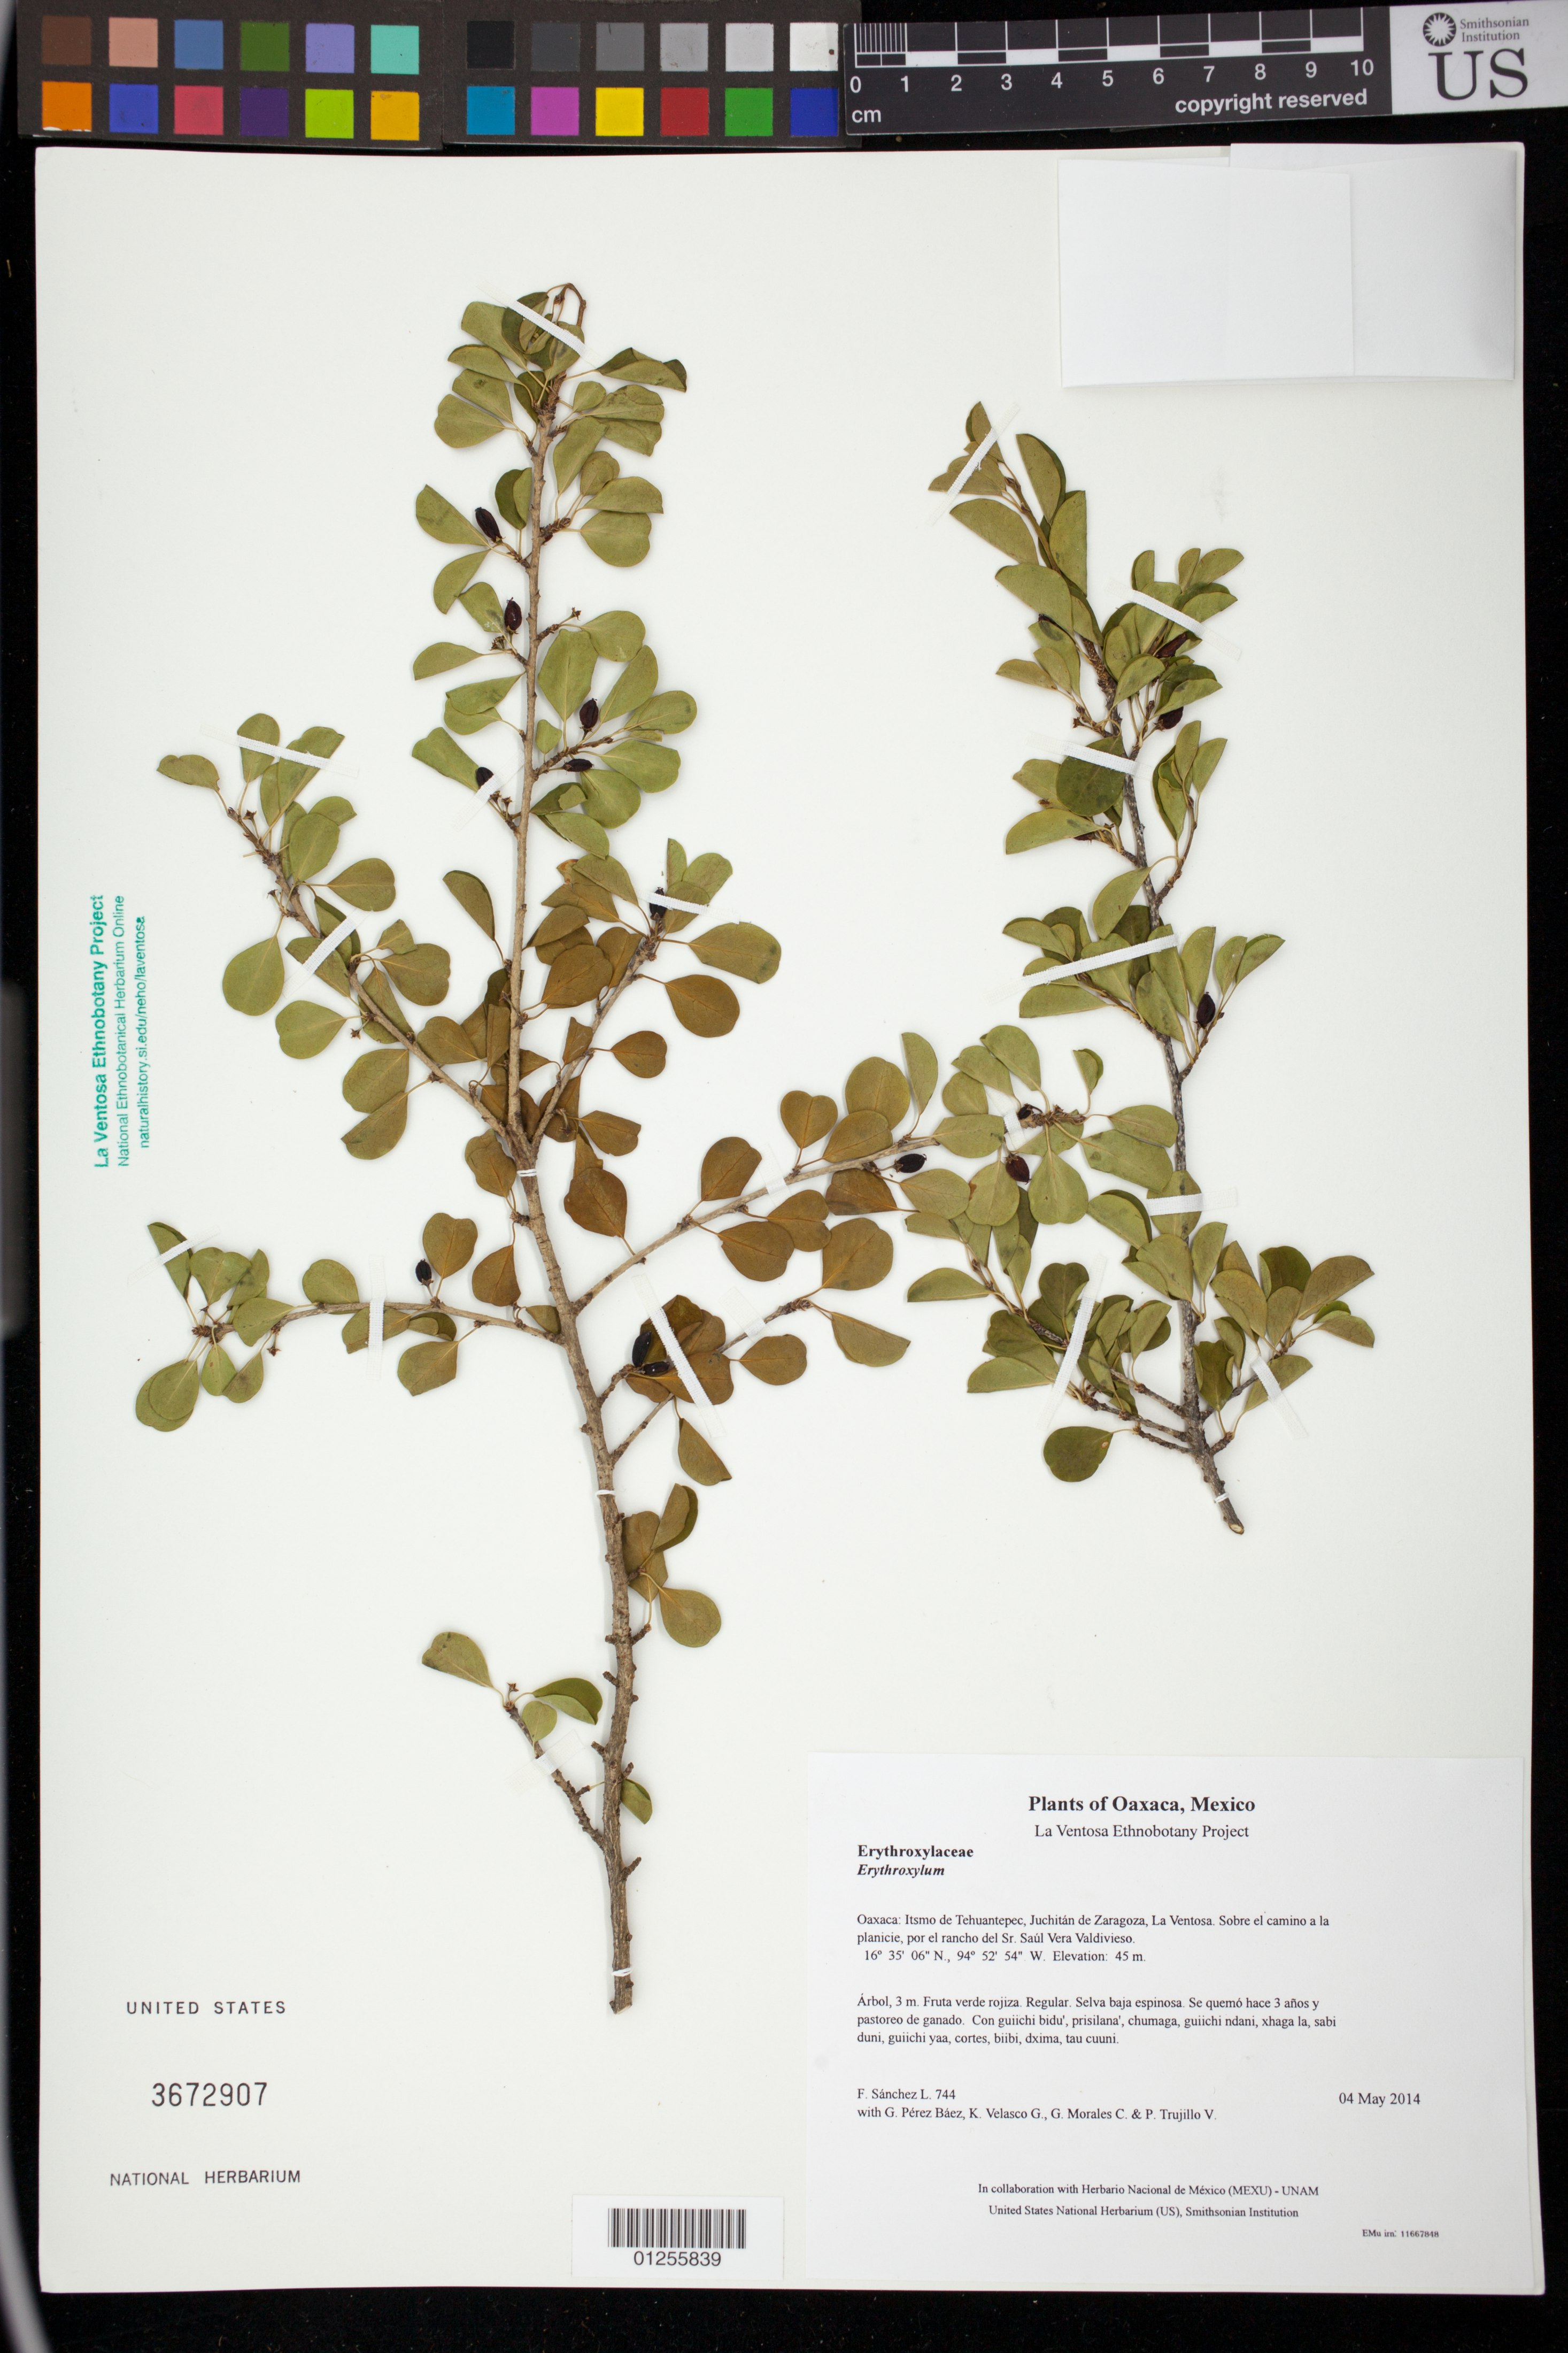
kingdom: Plantae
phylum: Tracheophyta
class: Magnoliopsida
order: Malpighiales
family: Erythroxylaceae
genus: Erythroxylum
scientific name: Erythroxylum compactum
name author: Rose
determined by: Reyes García, A.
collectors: F. Sánchez L., G. Pérez Báez, K. Velasco G., G. Morales C. & P. Trujillo V.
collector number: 744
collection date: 2014-05-04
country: Mexico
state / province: Oaxaca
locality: Itsmo de Tehuantepec, Juchitán de Zaragoza, La Ventosa. Sobre el camino a la planicie, por el rancho del Sr. Saúl Vera Valdivieso.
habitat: Selva baja espinosa. Se quemó hace 3 años y pastoreo de ganado.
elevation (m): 45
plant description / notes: JEBOT, MEXU, SERO, US; Yaga. 3 m. Cuaananaxhi naga' naxiña' ga. Nuu.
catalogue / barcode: US 3672907